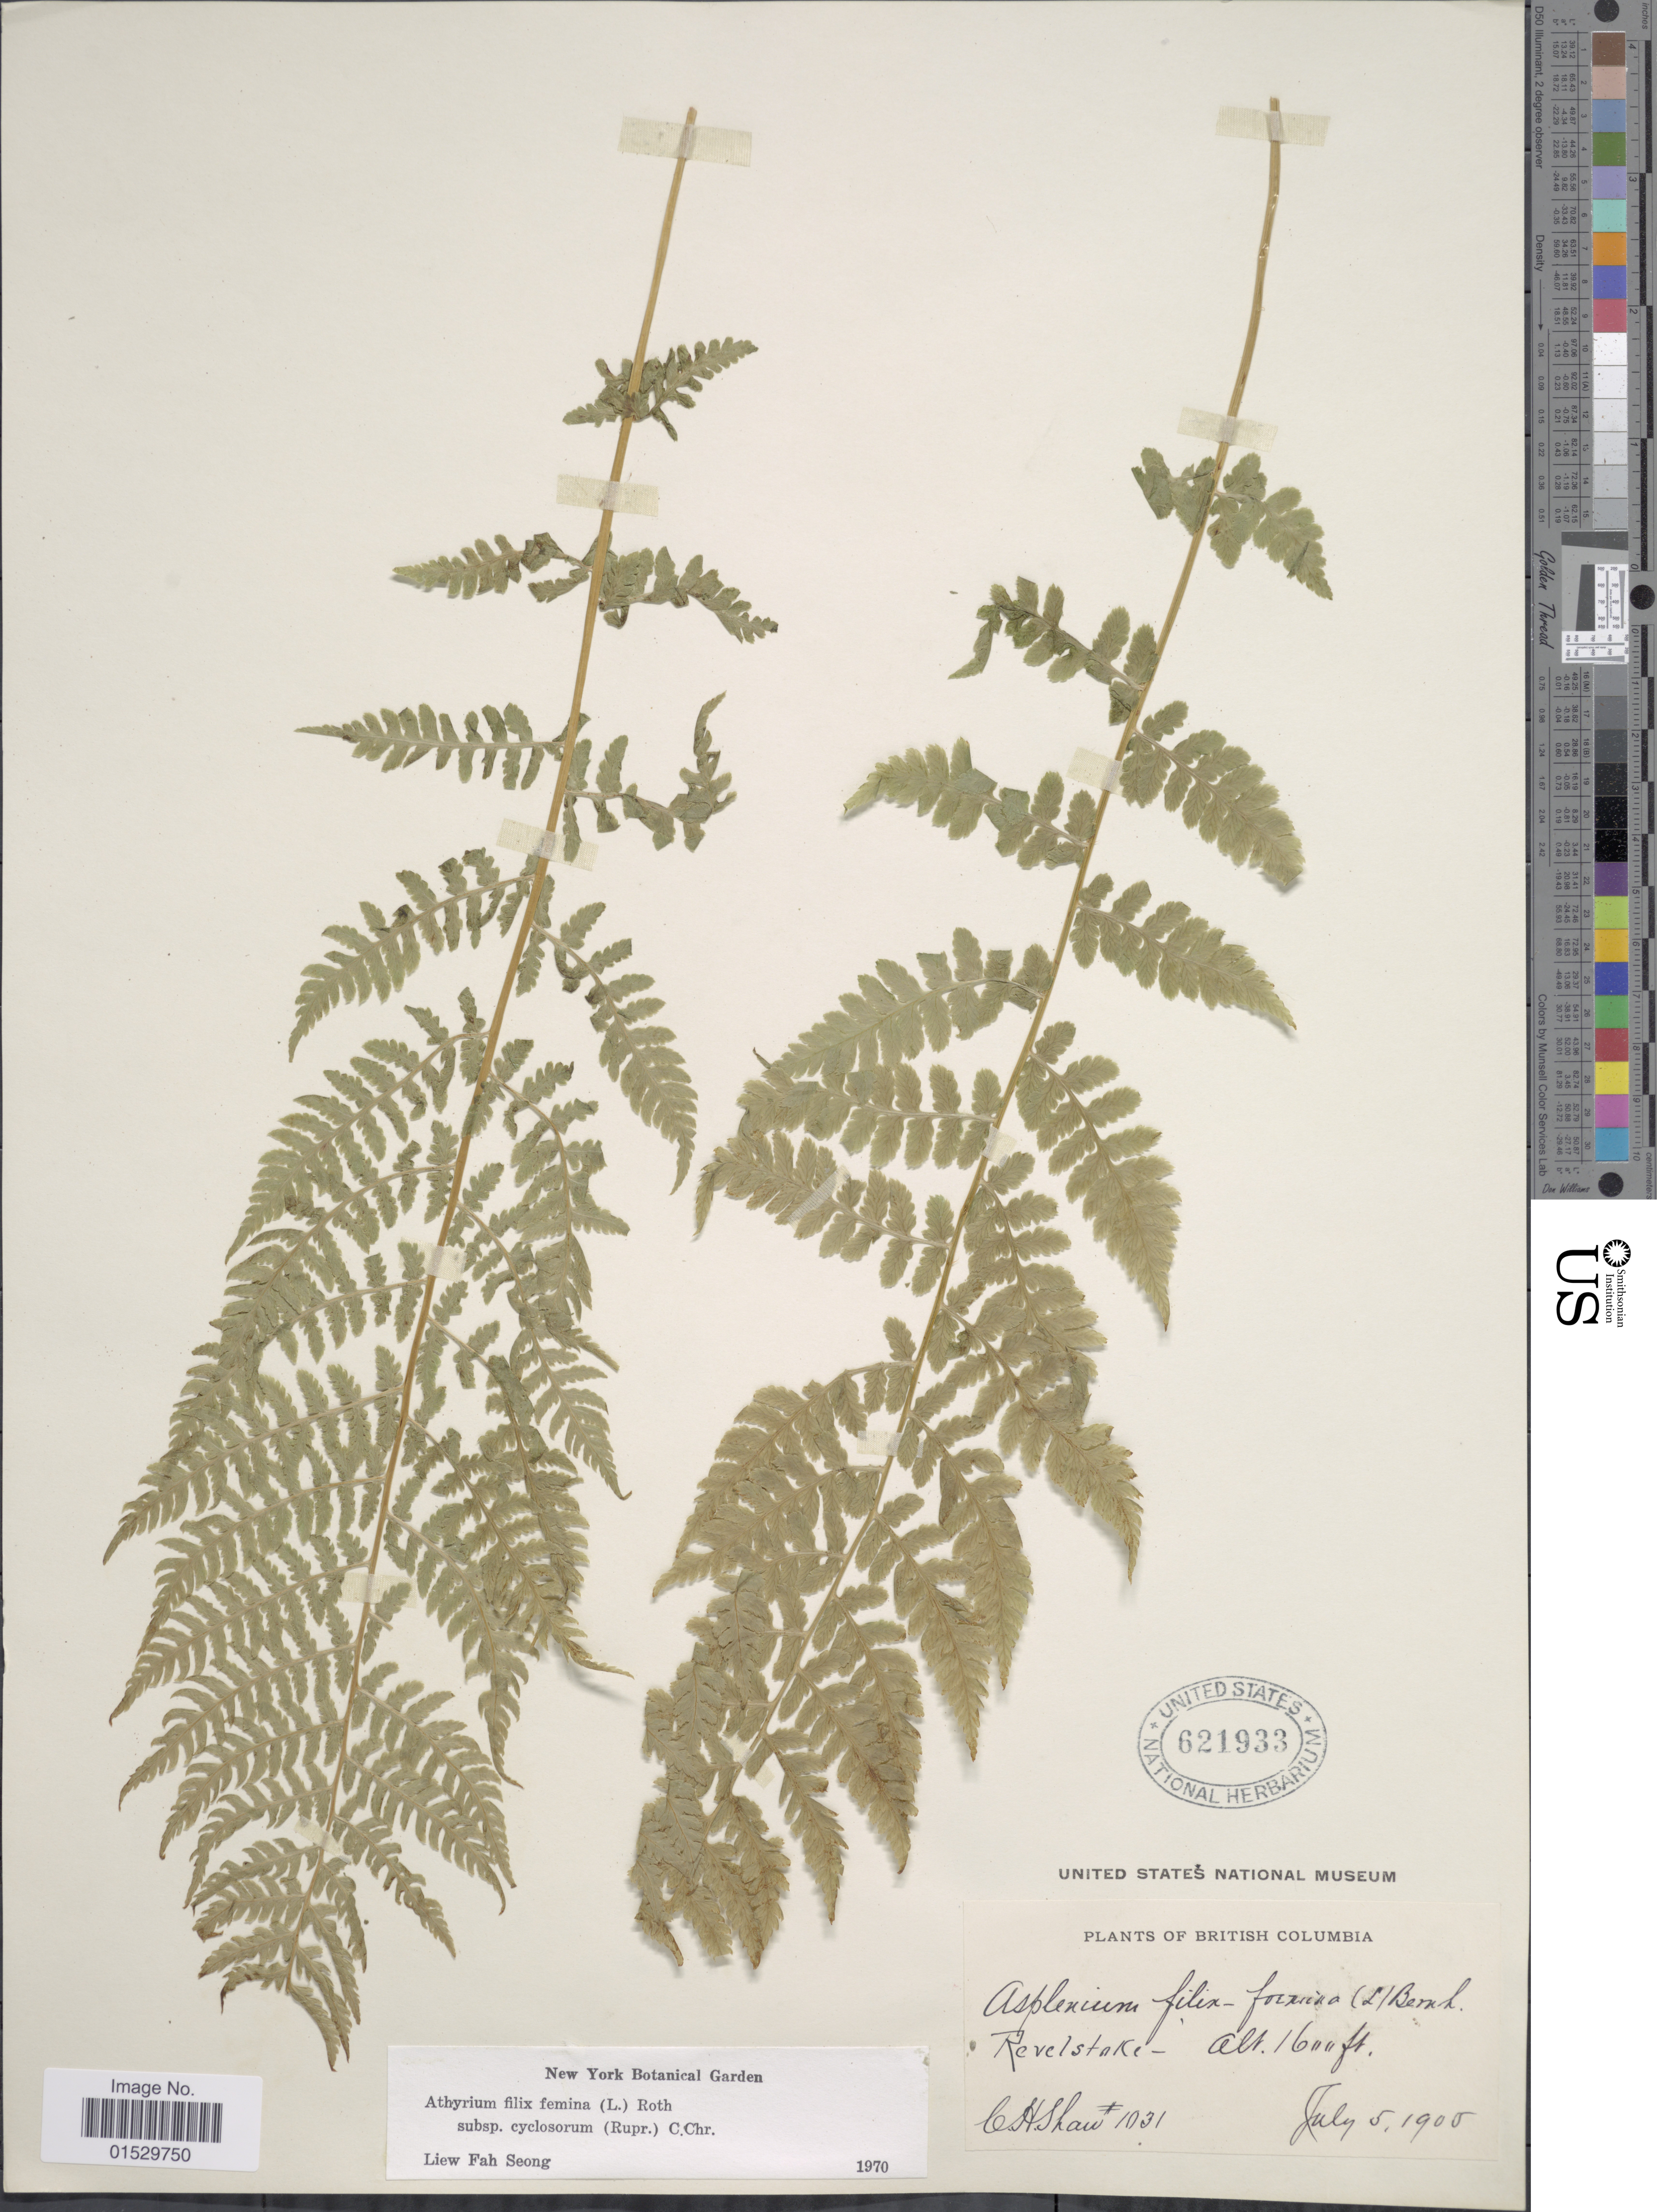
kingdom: Plantae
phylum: Tracheophyta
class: Polypodiopsida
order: Polypodiales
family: Athyriaceae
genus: Athyrium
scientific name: Athyrium filix-femina subsp. cyclosorum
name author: (Rupr.) C. Chr.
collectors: C. H. Shaw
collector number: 1031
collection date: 1905-07-05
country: Canada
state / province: British Columbia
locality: Revelstoke.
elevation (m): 488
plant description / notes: Precise locality edit: Corrected "Revelstake" to "Revelstoke."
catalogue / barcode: US 621933